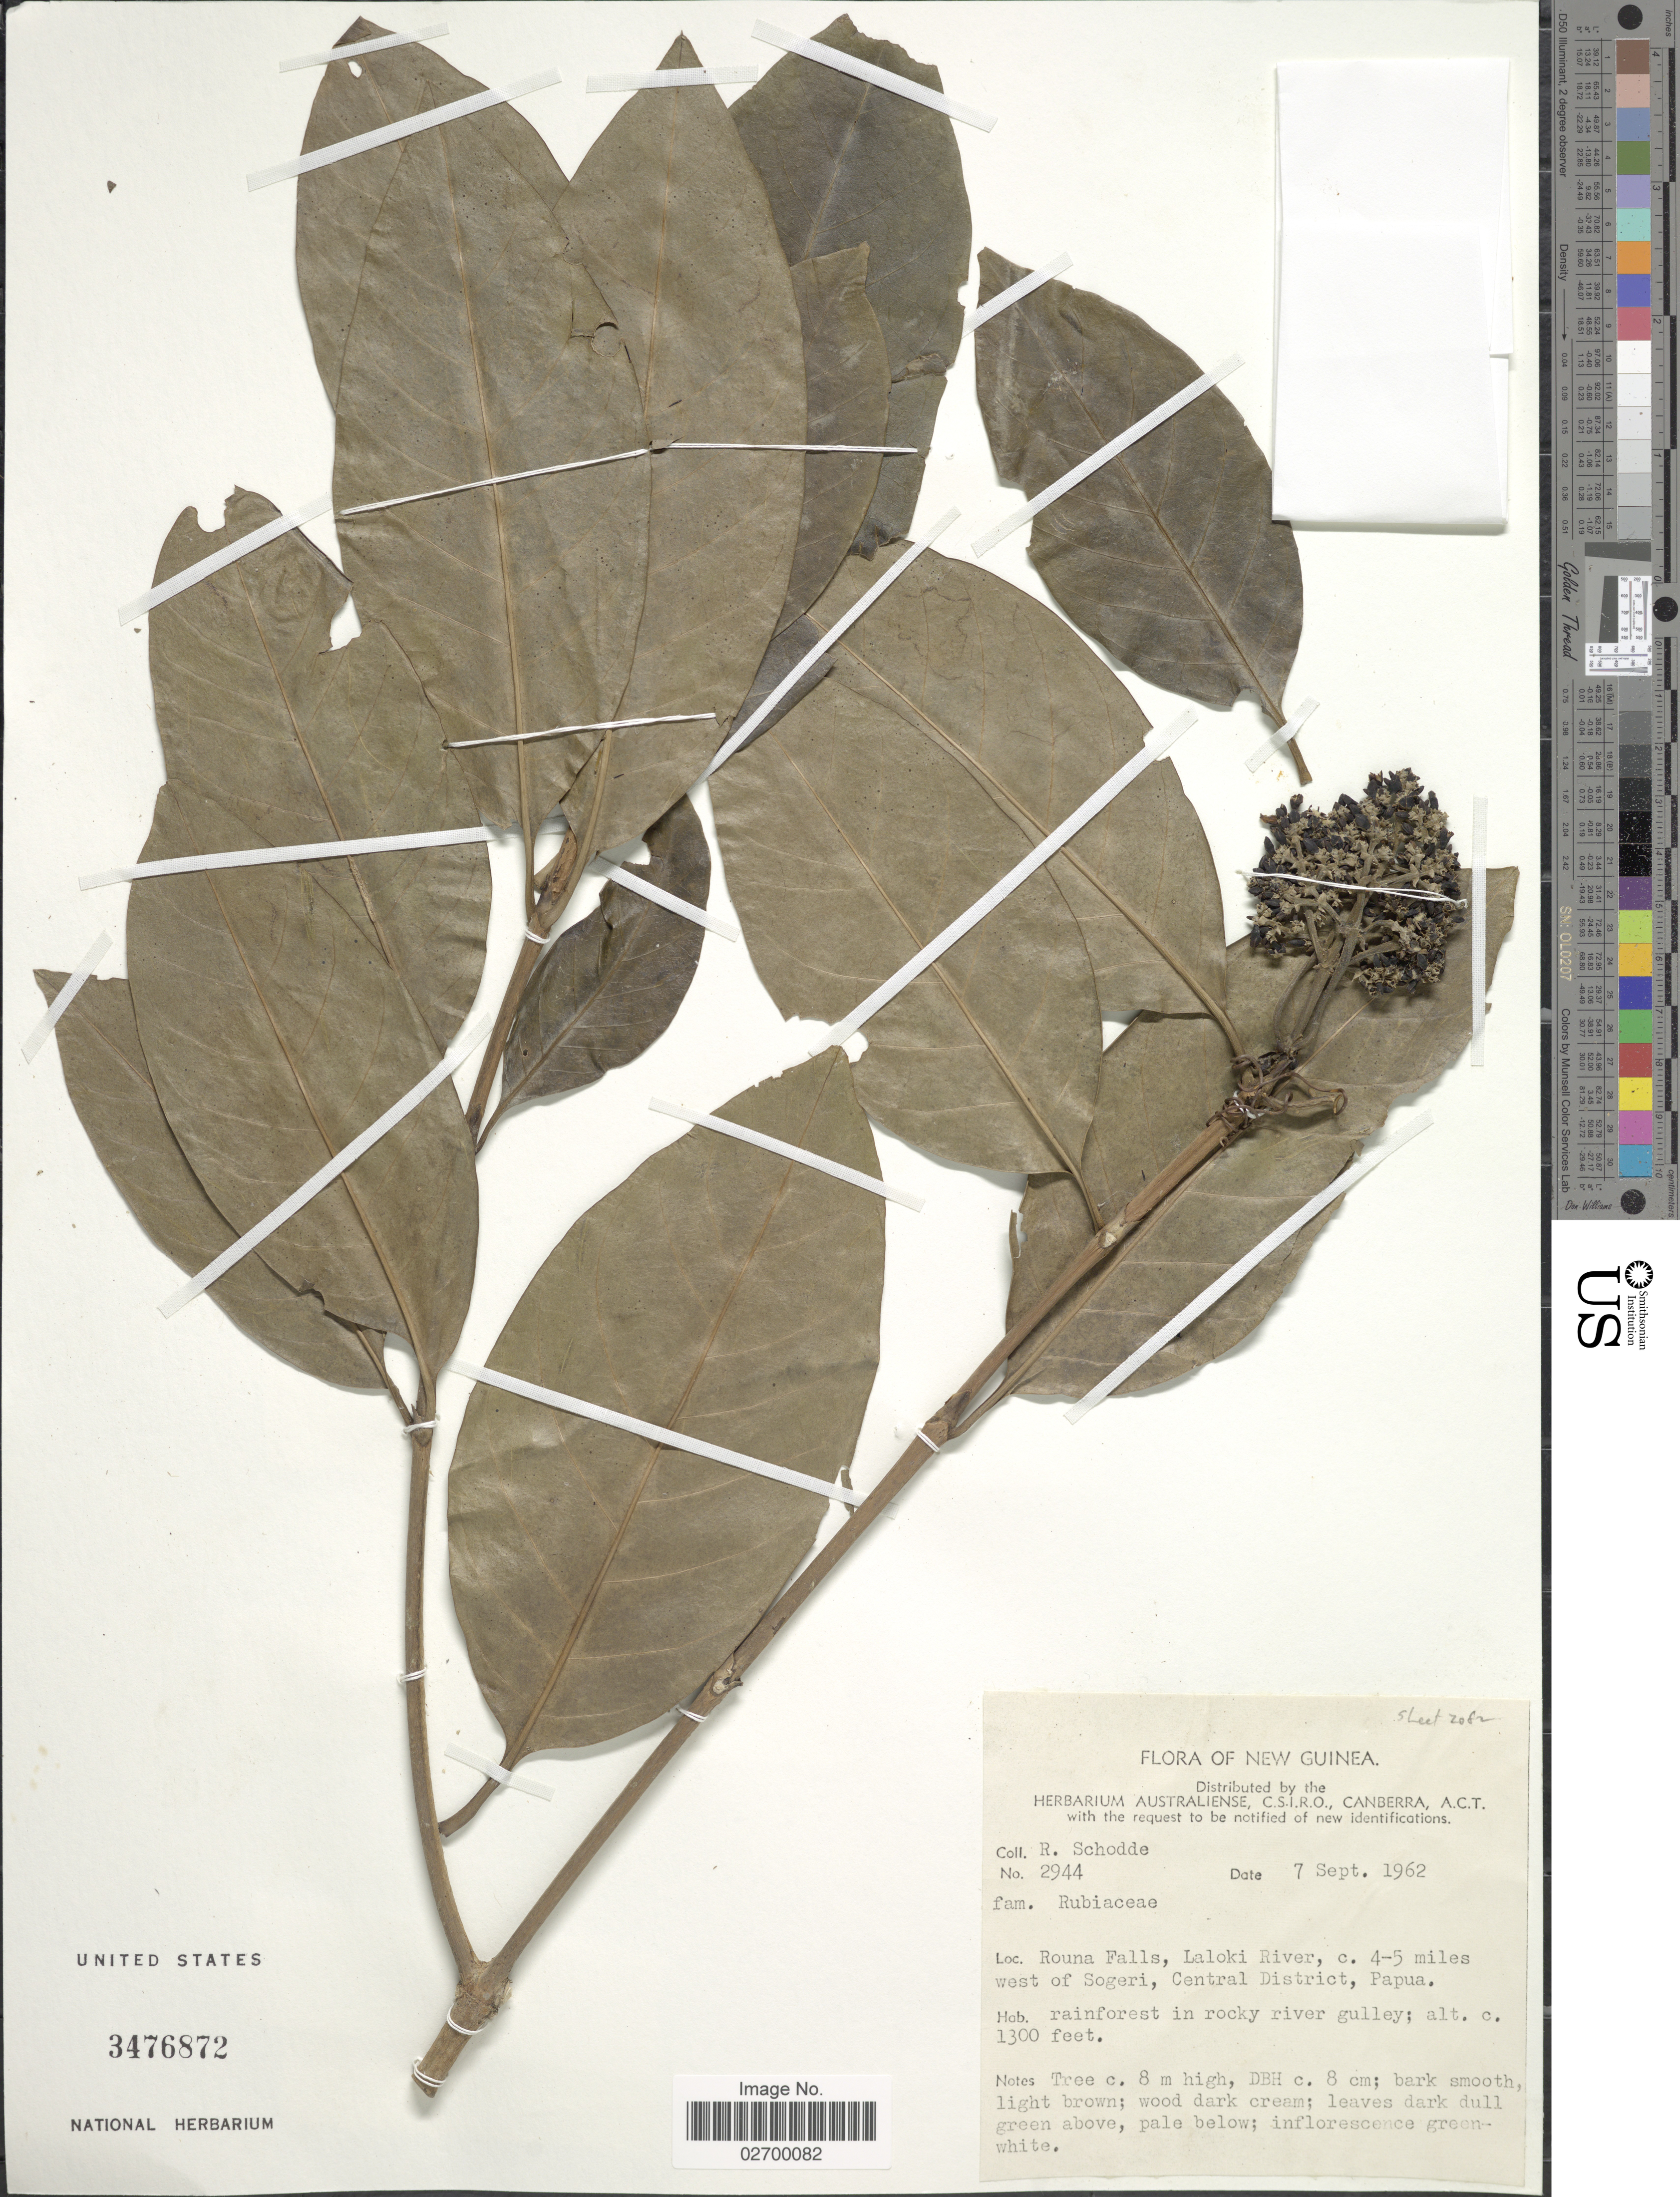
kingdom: Plantae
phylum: Tracheophyta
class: Magnoliopsida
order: Gentianales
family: Rubiaceae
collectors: R. Schodde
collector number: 2944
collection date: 1962-09-07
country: Papua New Guinea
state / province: Central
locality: New Guinea. Rouna Falls, Laloki River, c. 4-5 miles west of Songeri, Papua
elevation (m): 396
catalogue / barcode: US 3476872